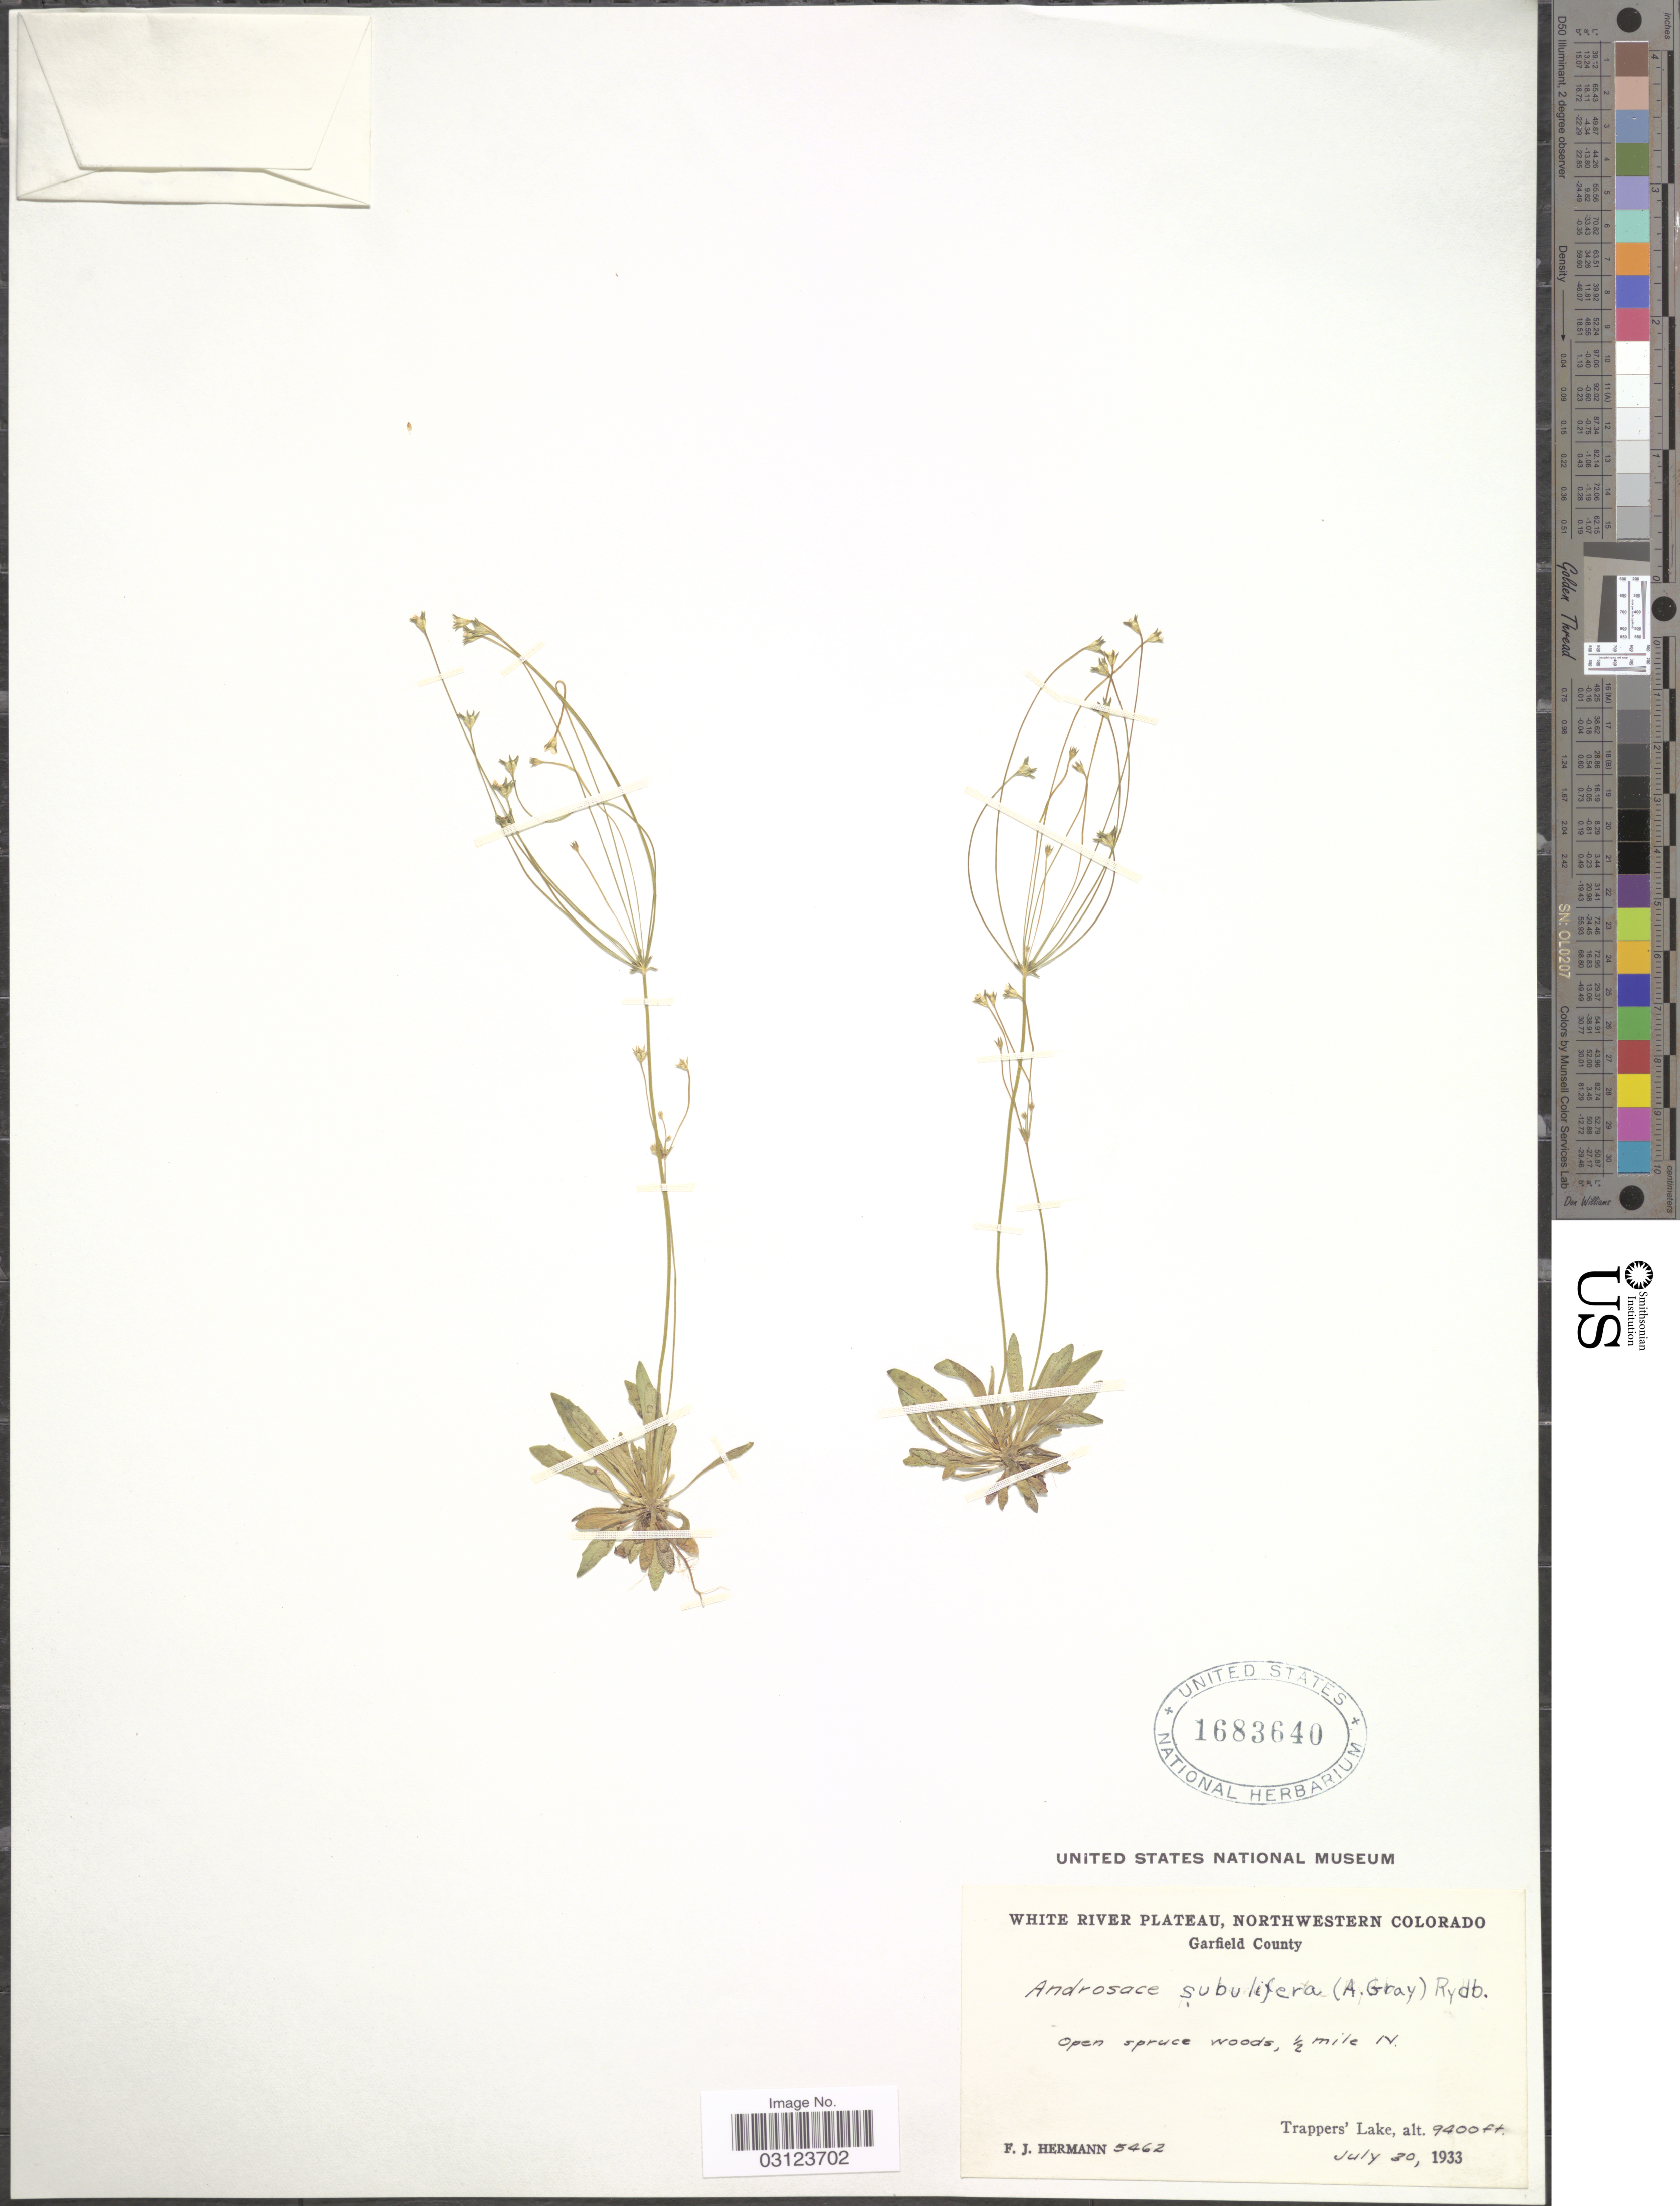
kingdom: Plantae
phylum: Tracheophyta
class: Magnoliopsida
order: Ericales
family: Primulaceae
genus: Androsace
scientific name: Androsace septentrionalis subsp. subulifera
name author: (A. Gray) G.T. Robbins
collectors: F. J. Hermann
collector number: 5462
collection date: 1933-07-30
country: United States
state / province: Colorado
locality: White River Plateau, Northwestern Colorado. Garfield County. Open spruce woods, ½ mile N. Trappers' Lake.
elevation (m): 2865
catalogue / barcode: US 1683640